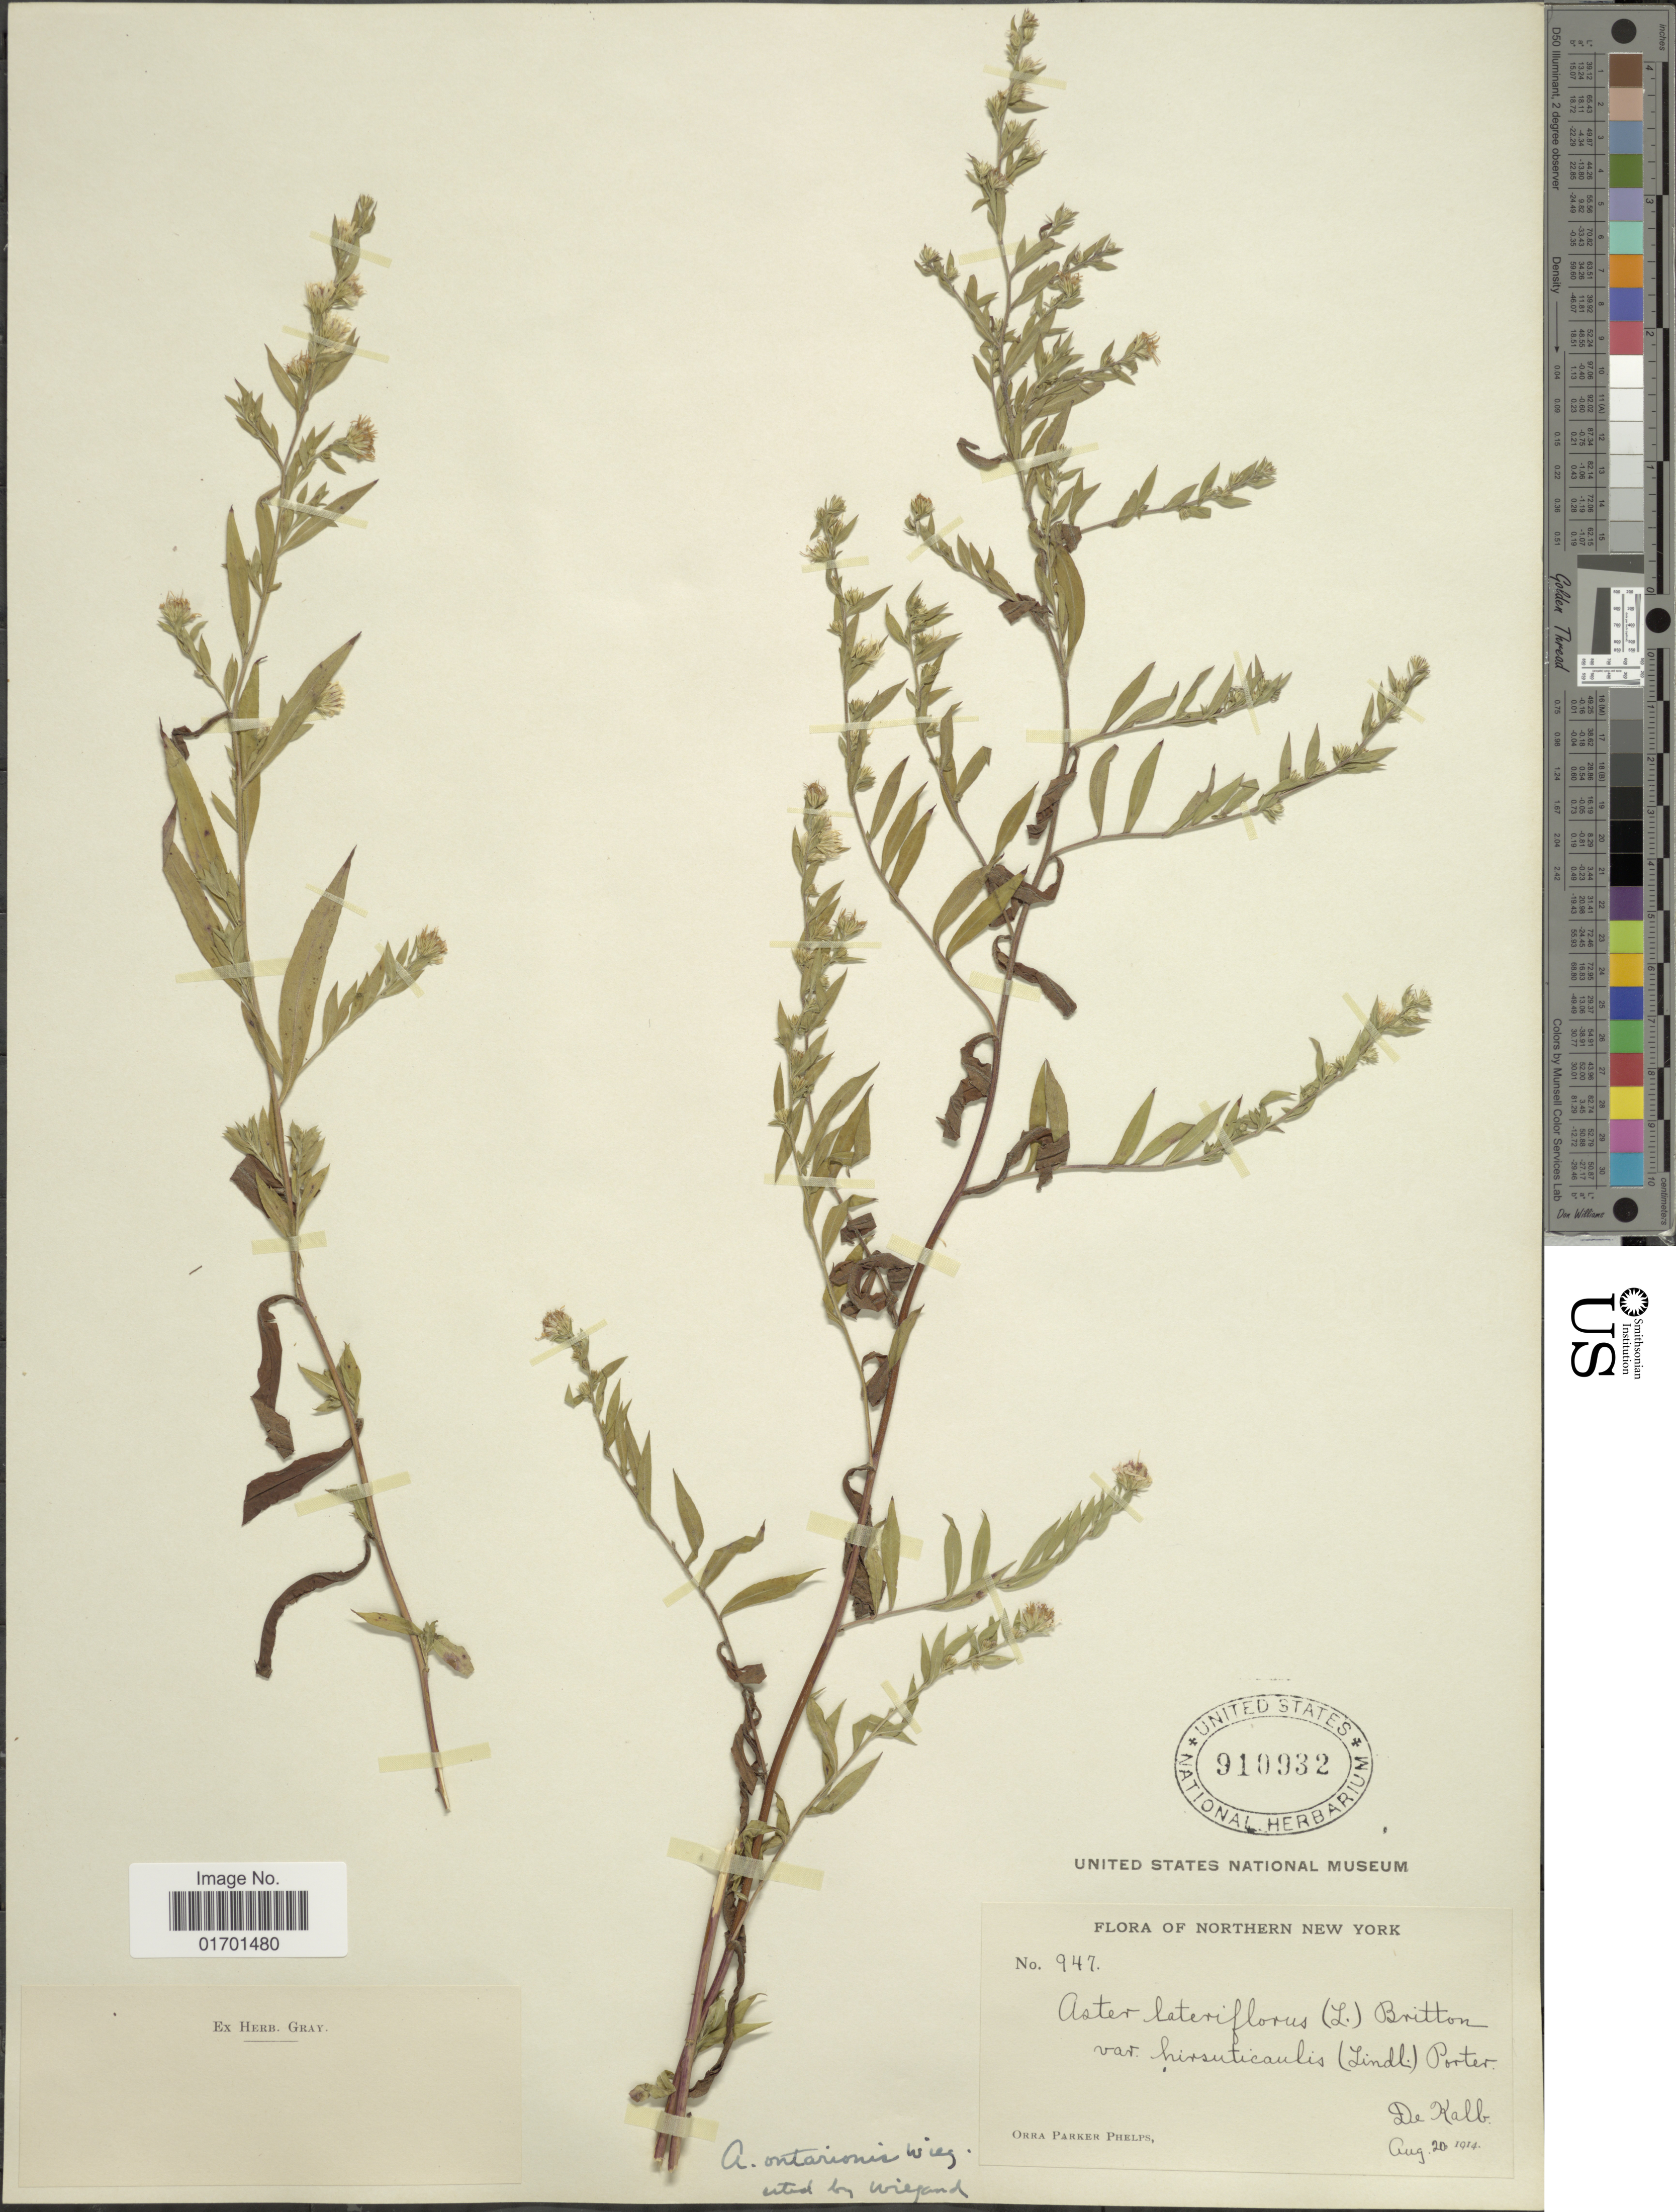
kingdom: Plantae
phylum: Tracheophyta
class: Magnoliopsida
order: Asterales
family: Asteraceae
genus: Symphyotrichum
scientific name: Symphyotrichum ontarionis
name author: (Wiegand) G.L. Nesom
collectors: O. P. Phelps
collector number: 947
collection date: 1914-08-20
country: United States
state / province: New York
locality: Northern New York, De Kalb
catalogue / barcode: US 910932